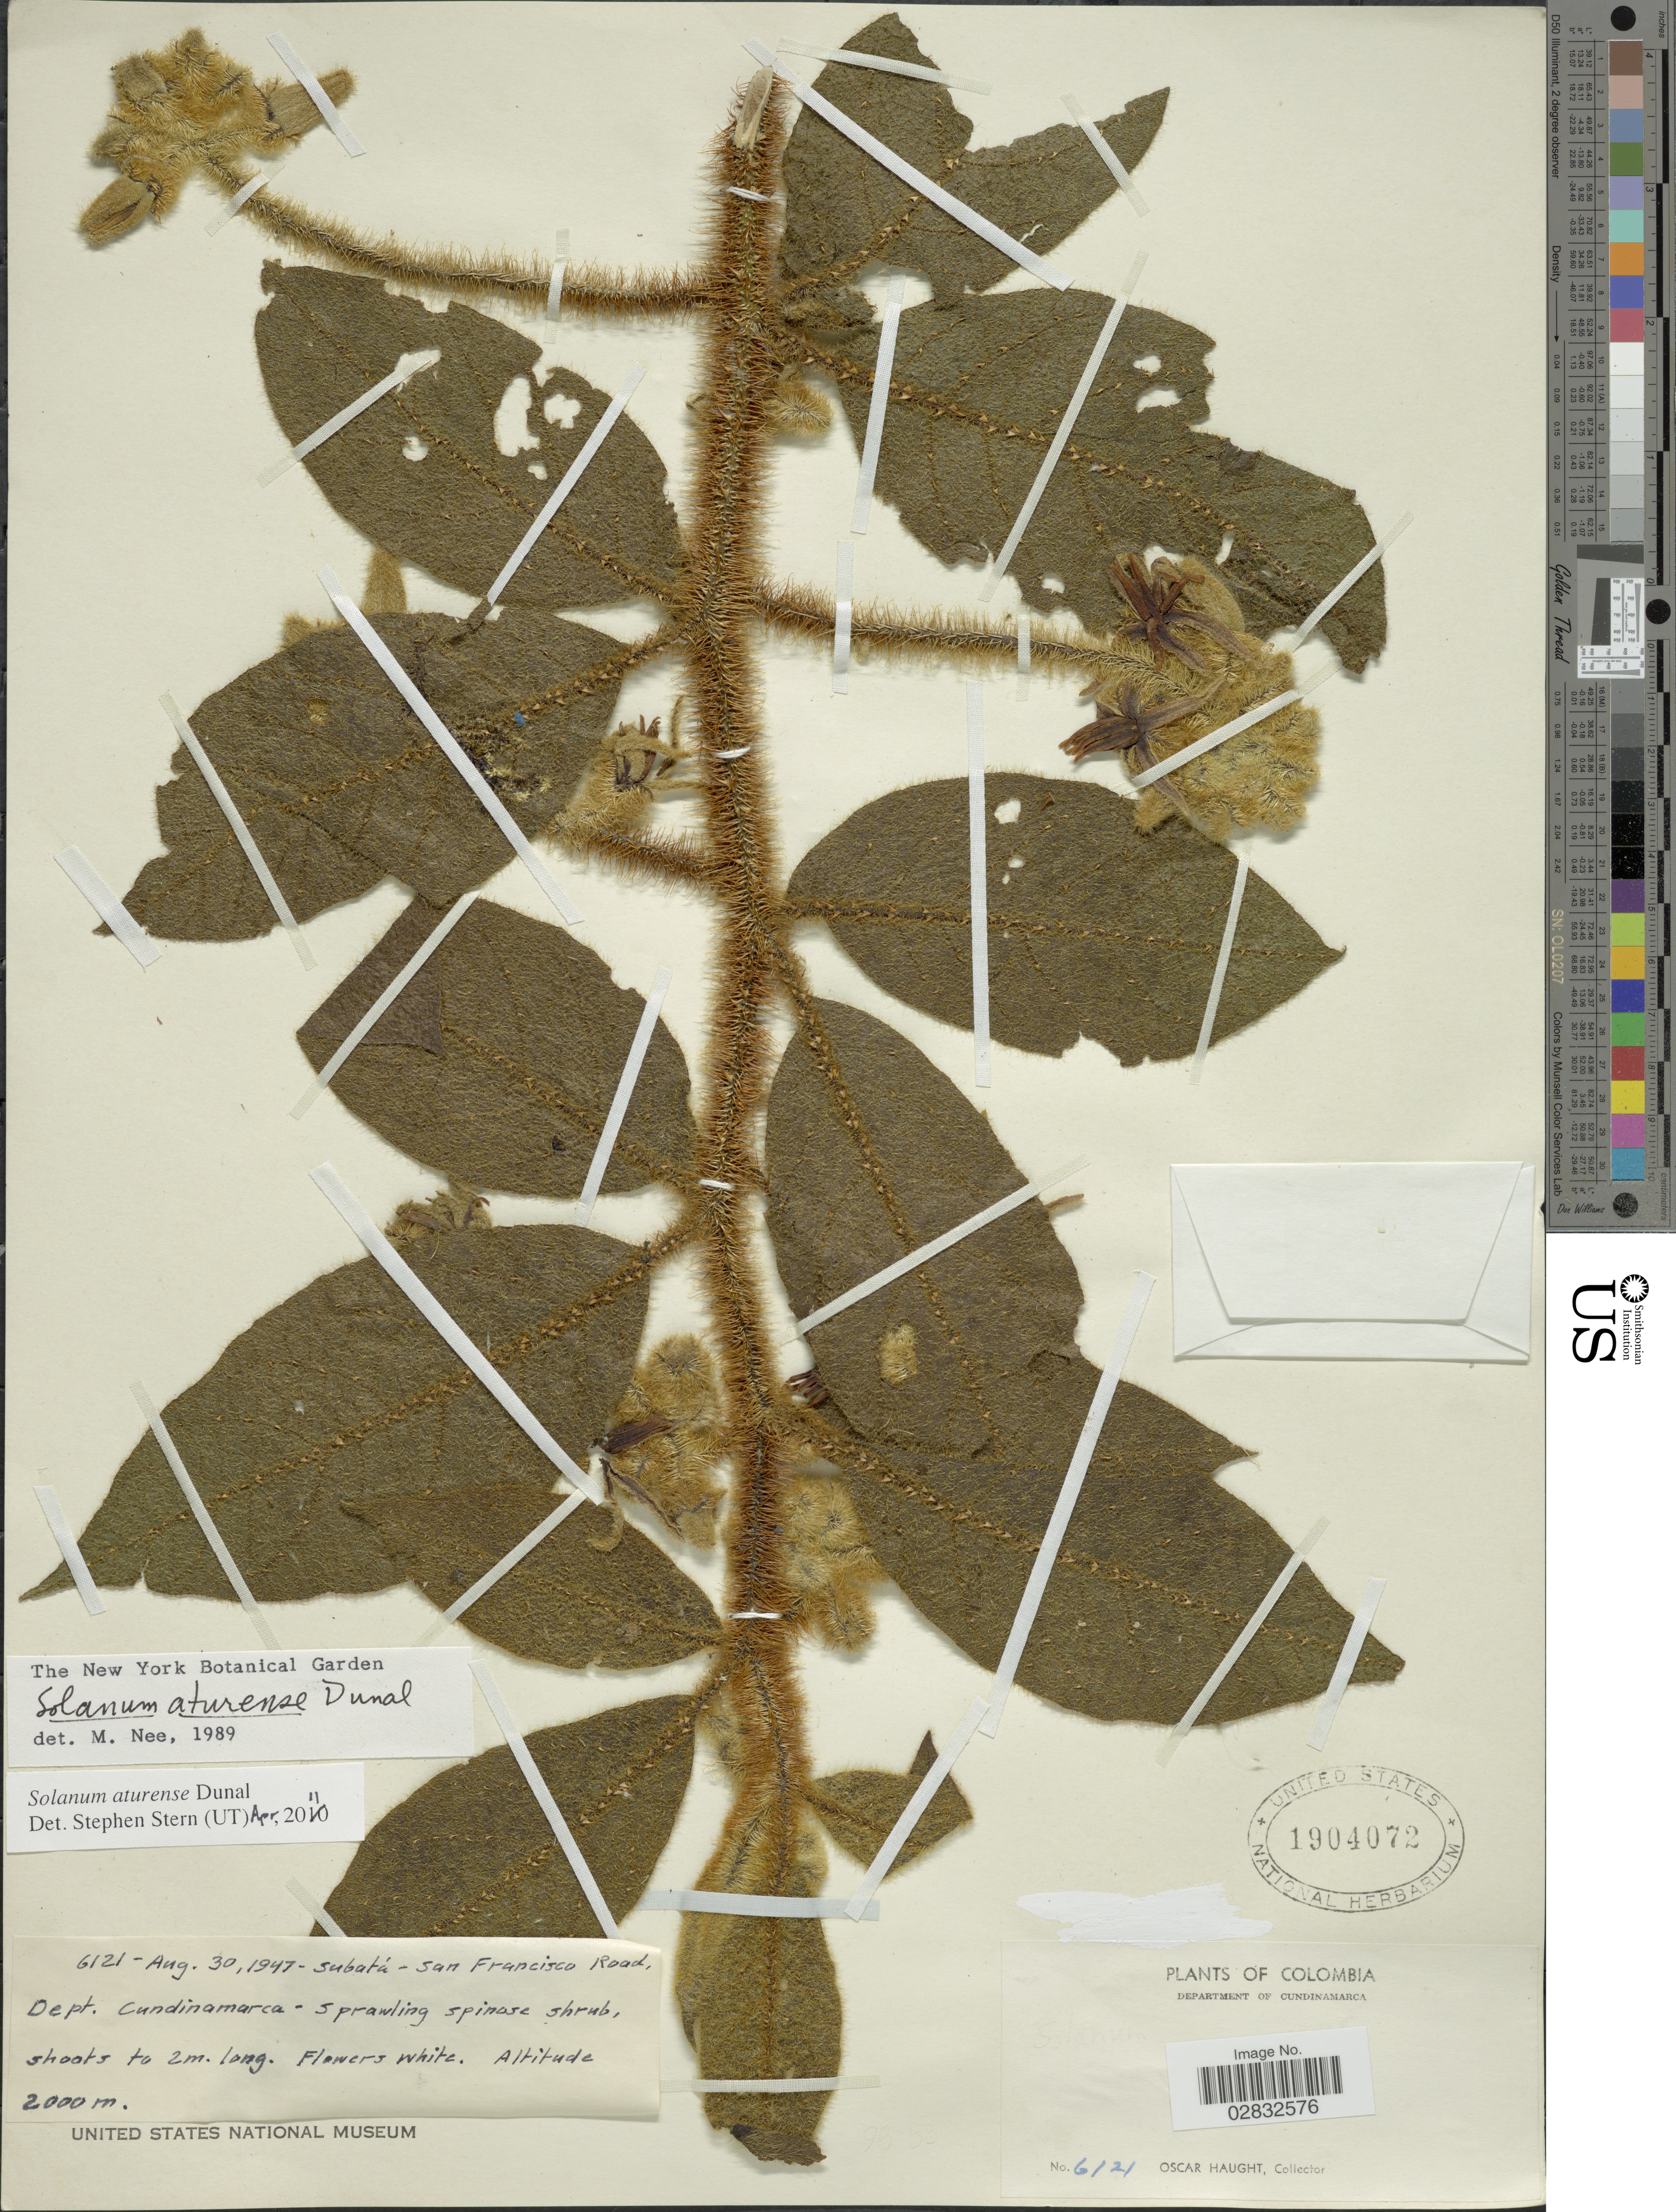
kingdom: Plantae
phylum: Tracheophyta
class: Magnoliopsida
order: Solanales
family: Solanaceae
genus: Solanum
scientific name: Solanum aturense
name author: Humb. & Bonpl. ex Dunal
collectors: O. L. Haught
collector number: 6121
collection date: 1947-08-30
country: Colombia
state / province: Cundinamarca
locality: Subutá, San Francisco Road, Dept. Cundinamarca.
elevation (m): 2000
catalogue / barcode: US 1904072